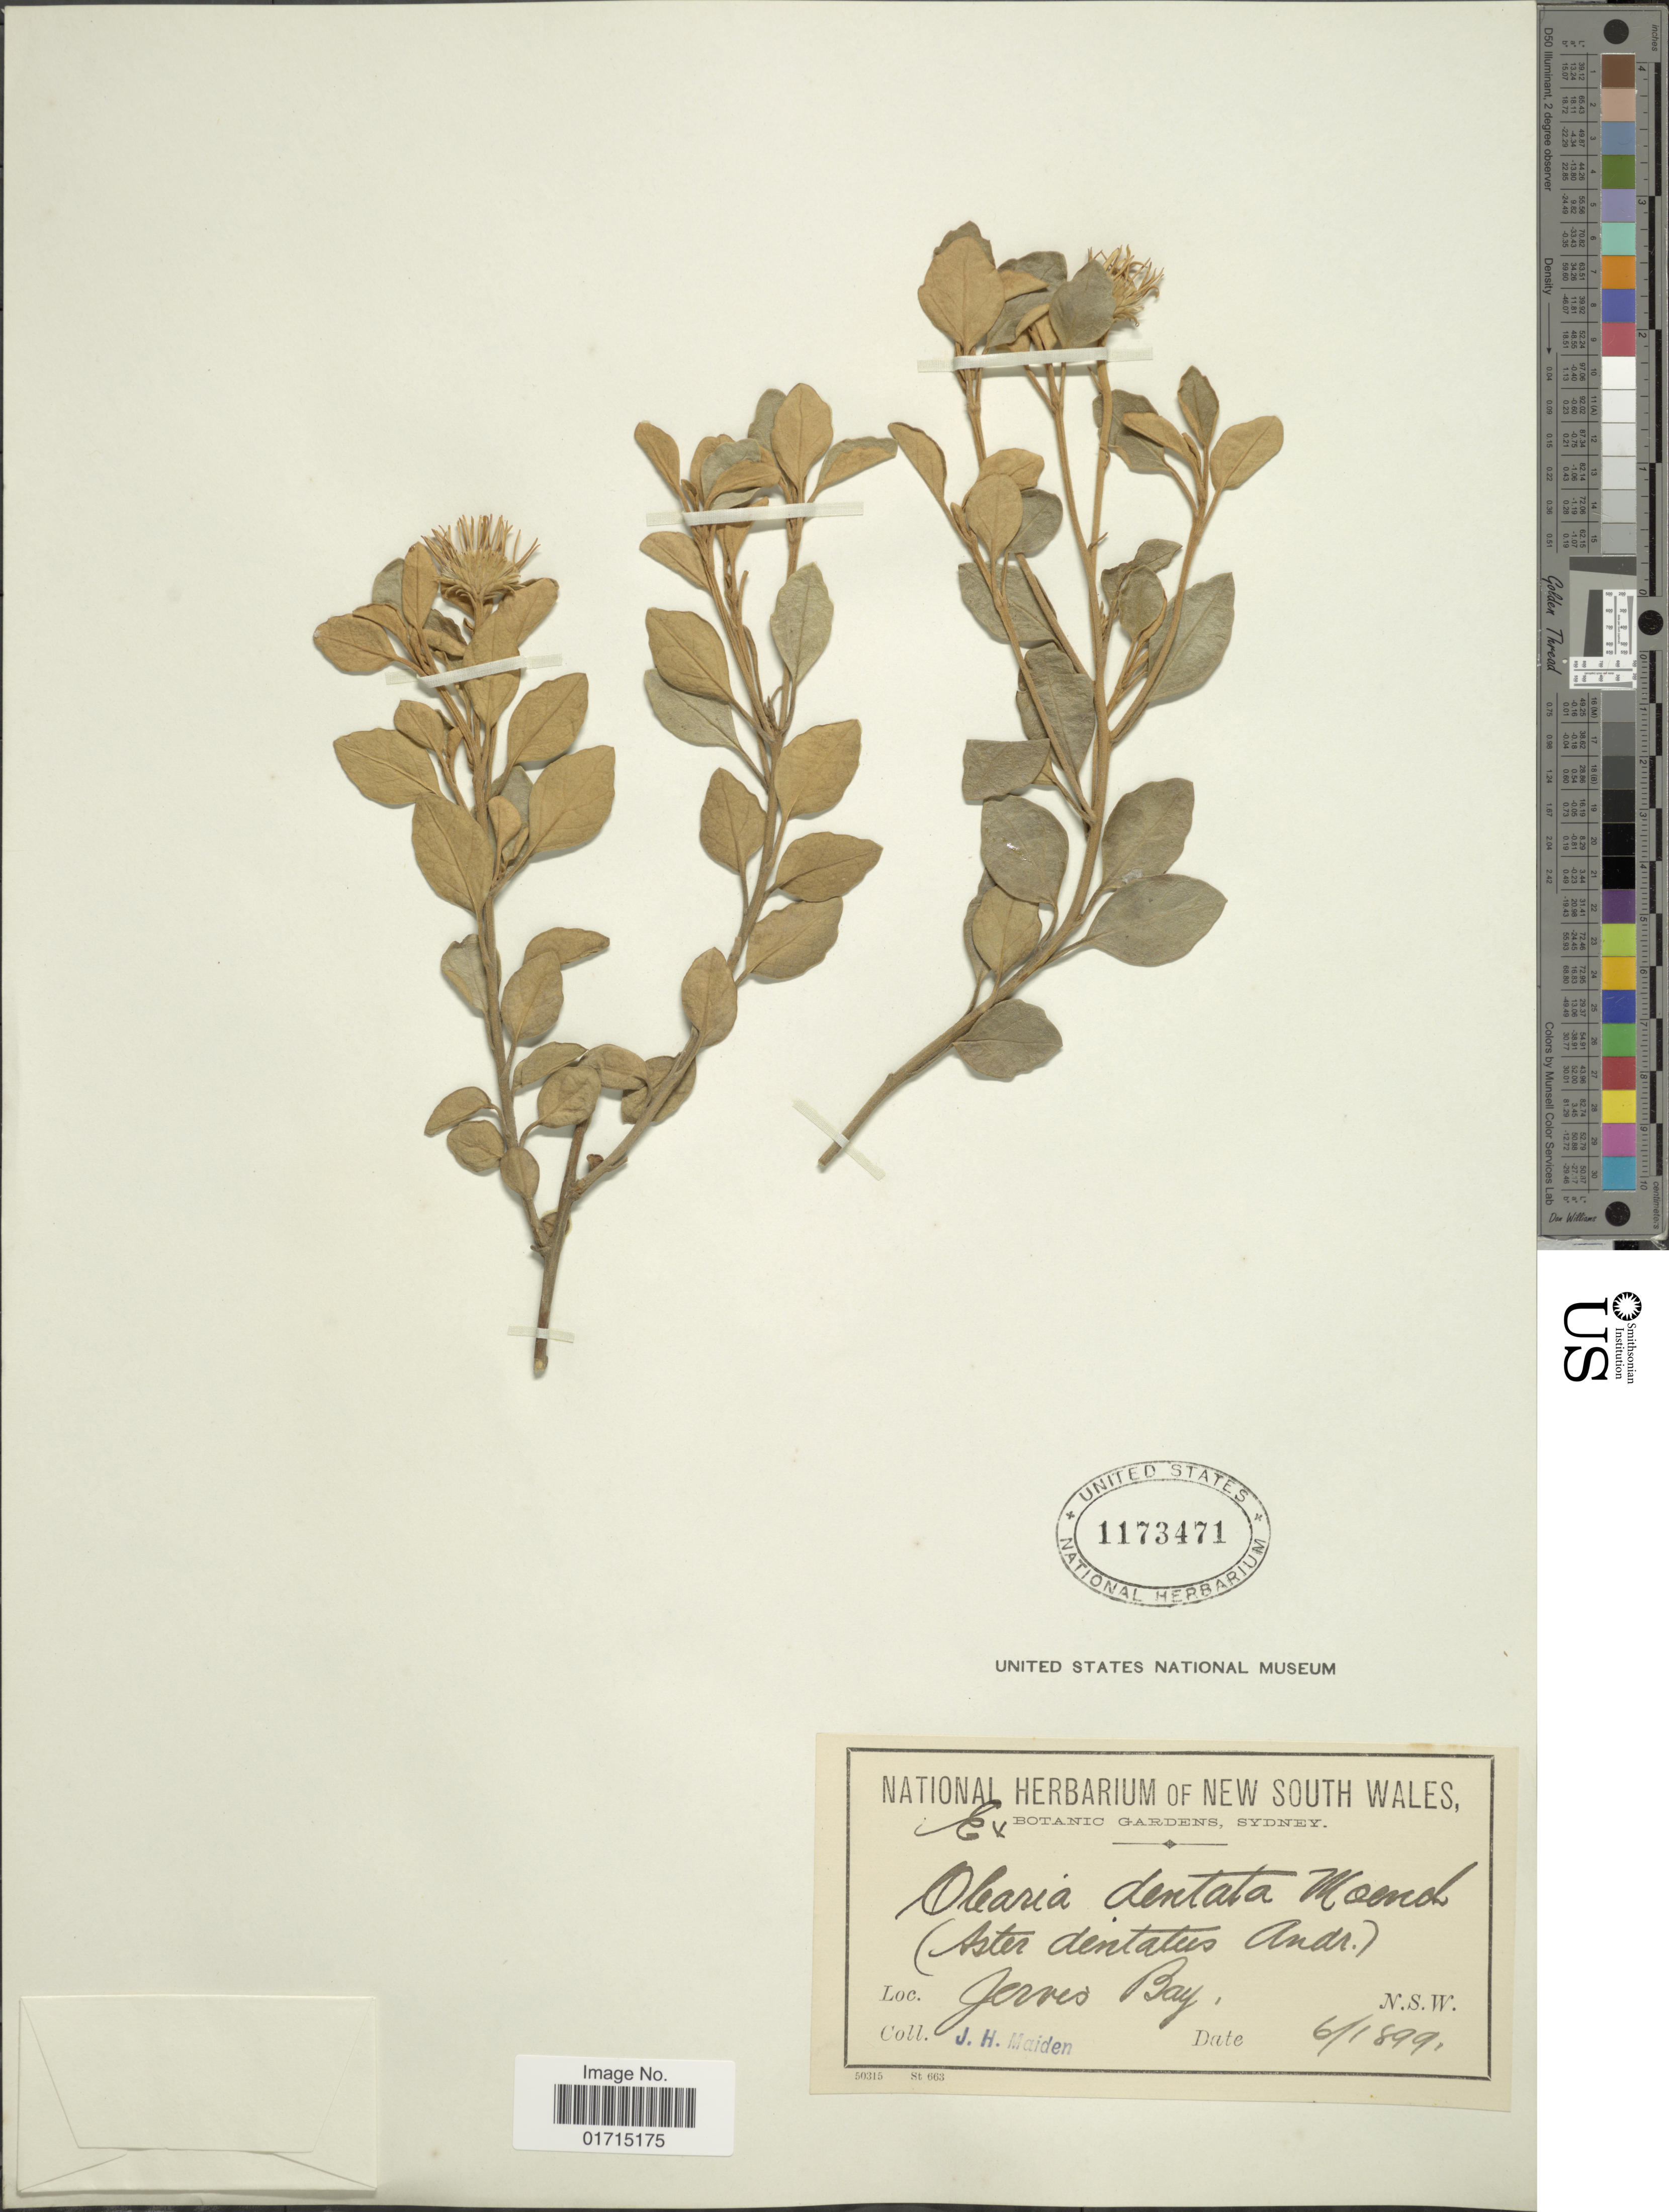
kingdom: Plantae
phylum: Tracheophyta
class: Magnoliopsida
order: Asterales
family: Asteraceae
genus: Olearia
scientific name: Olearia dentata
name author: Moench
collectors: J. Maiden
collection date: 1899-06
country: Australia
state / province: New South Wales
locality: Jervis Bay, N. S. W.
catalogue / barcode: US 1173471